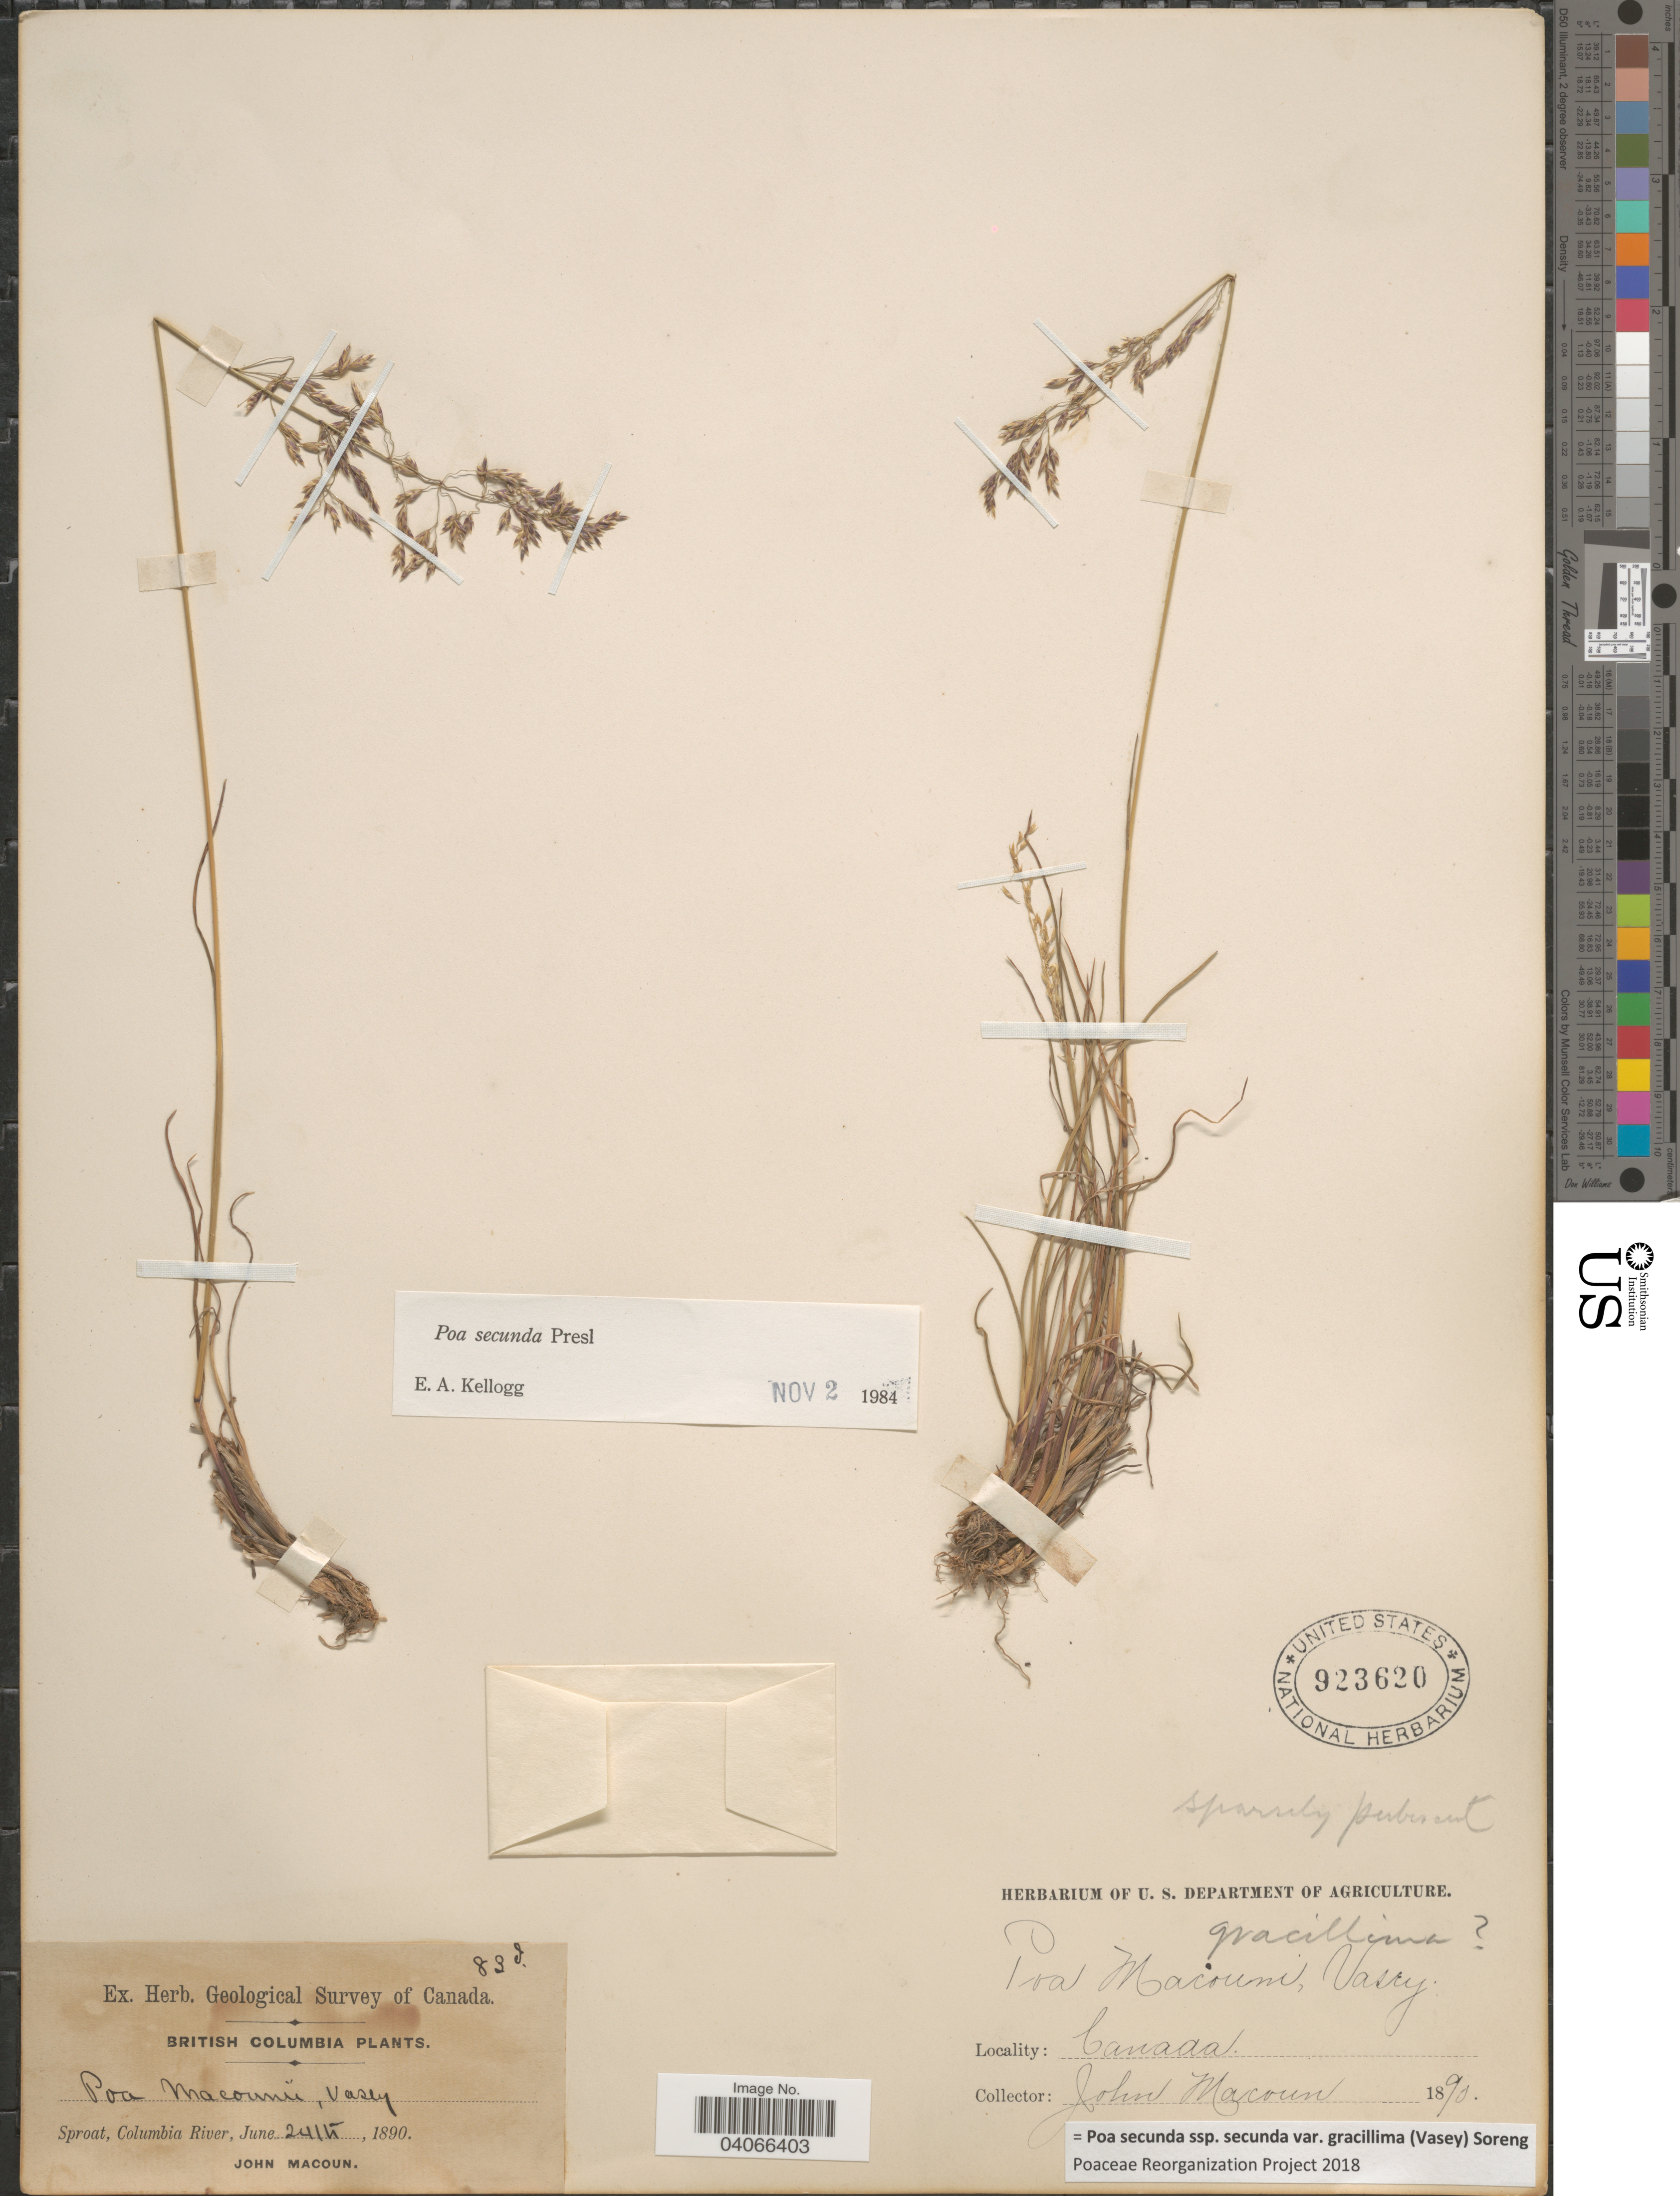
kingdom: Plantae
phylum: Tracheophyta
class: Liliopsida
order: Poales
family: Poaceae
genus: Poa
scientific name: Poa secunda subsp. secunda var. gracillima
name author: (Vasey) Soreng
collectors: J. Macoun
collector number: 83d*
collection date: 1890-06-24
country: Canada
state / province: British Columbia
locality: Herb. Geological Survey of Canada. Sproat, Columbia River.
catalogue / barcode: US 923620